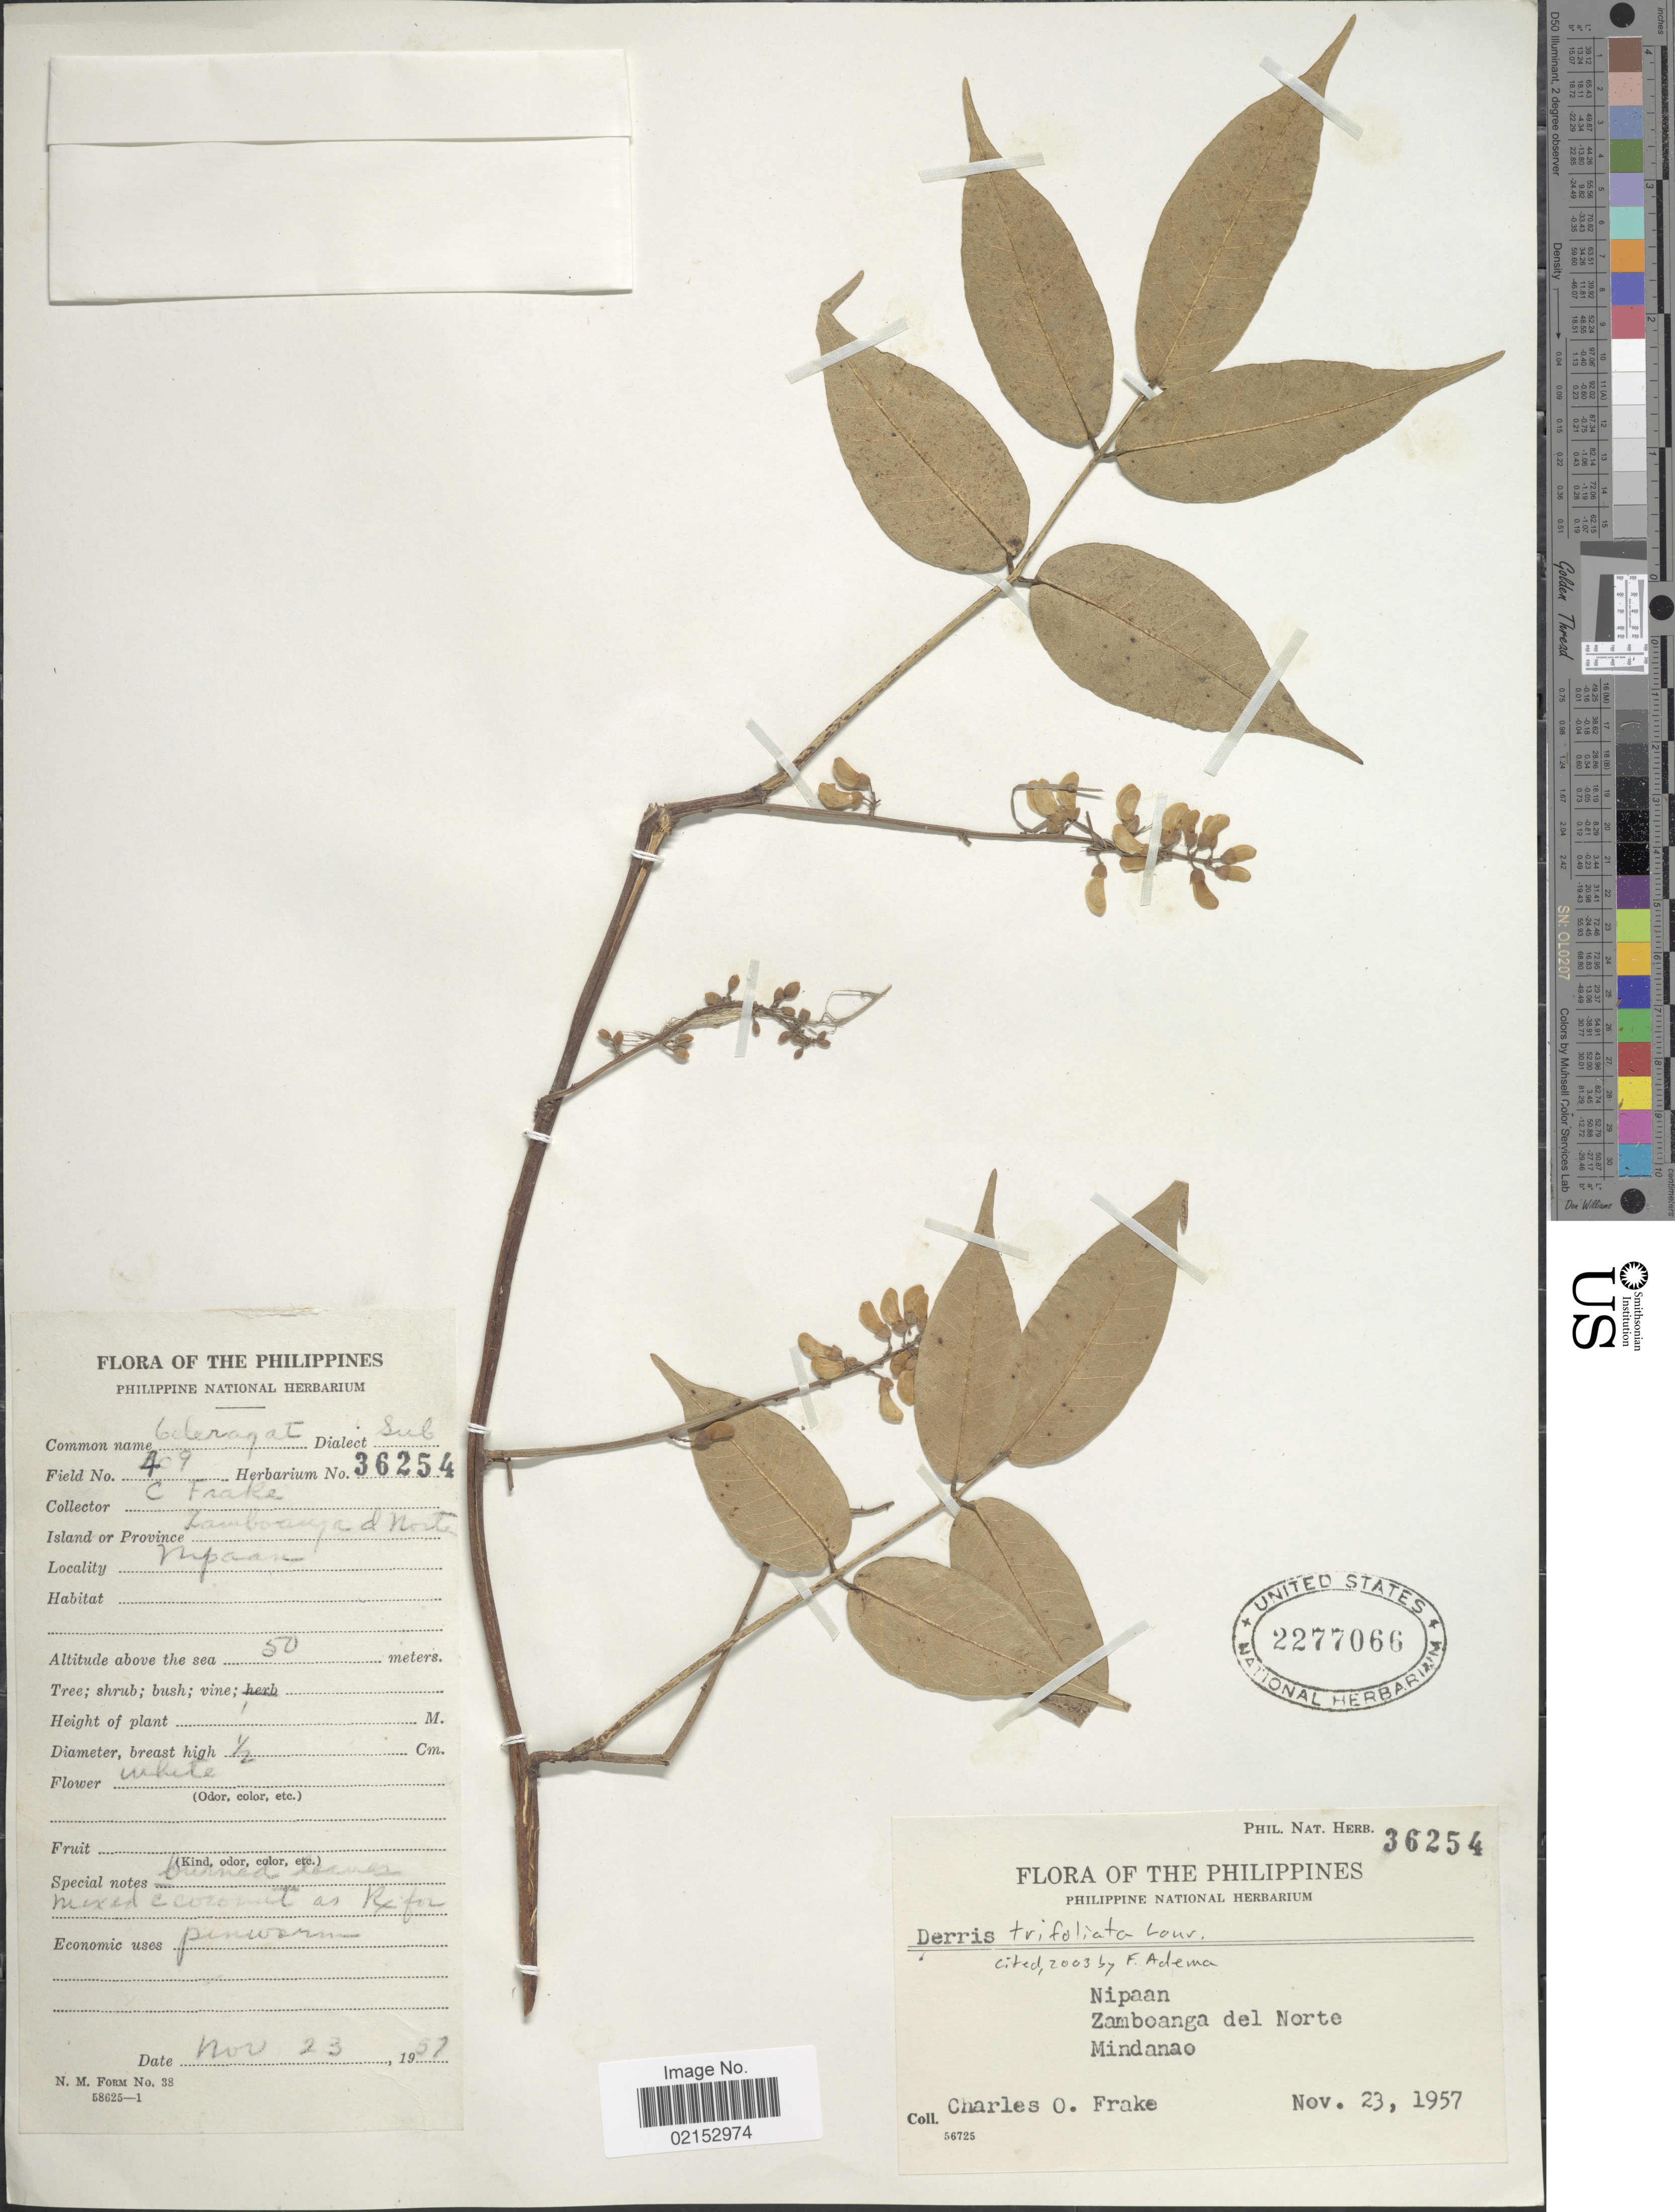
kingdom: Plantae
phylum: Tracheophyta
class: Magnoliopsida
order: Fabales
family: Fabaceae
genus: Derris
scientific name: Derris trifoliata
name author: Lour.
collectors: C. O. Frake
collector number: Phil. Nat. Herb. 36254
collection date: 1957-11-23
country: Philippines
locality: Nipaan, Zamboanga del Norte, Mindanao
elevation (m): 50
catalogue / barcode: US 2277066